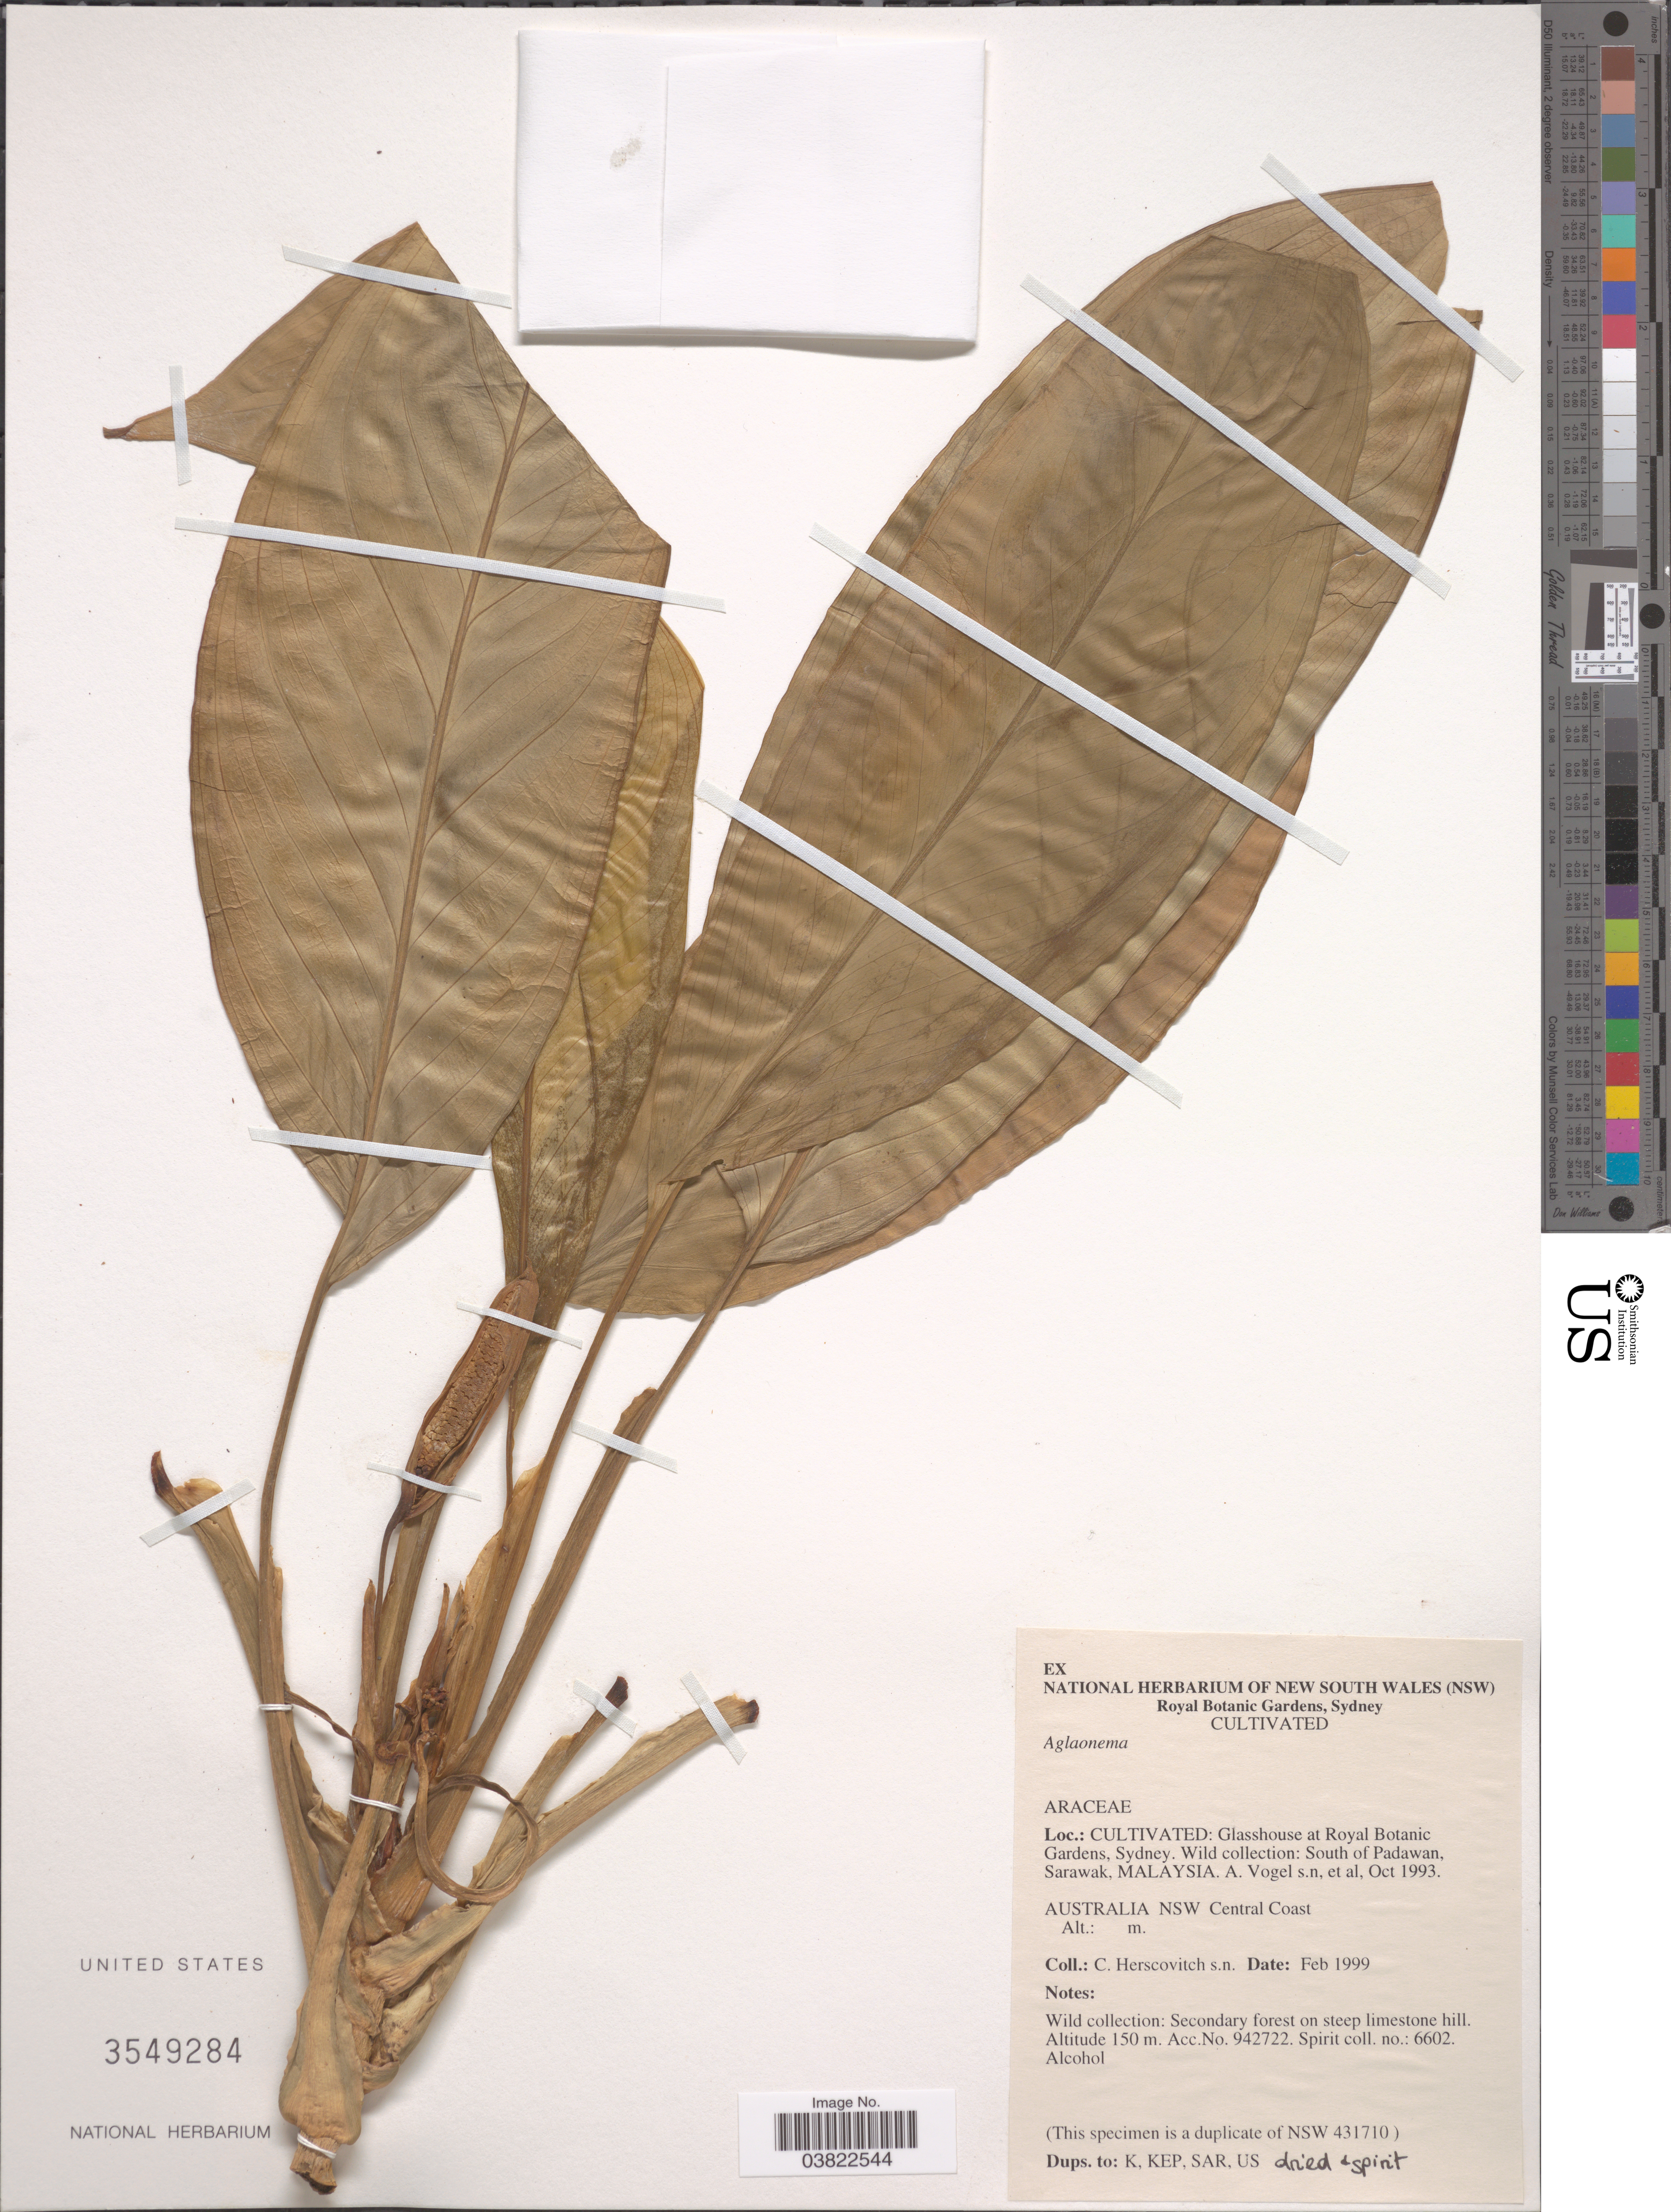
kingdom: Plantae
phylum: Tracheophyta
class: Liliopsida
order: Alismatales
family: Araceae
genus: Aglaonema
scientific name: Aglaonema sp.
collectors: C. Herscovitch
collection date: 1999-02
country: Malaysia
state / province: Sarawak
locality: Glasshouse at Royal Botanic Gardens, Sydney. Central Coast.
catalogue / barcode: US 3549284